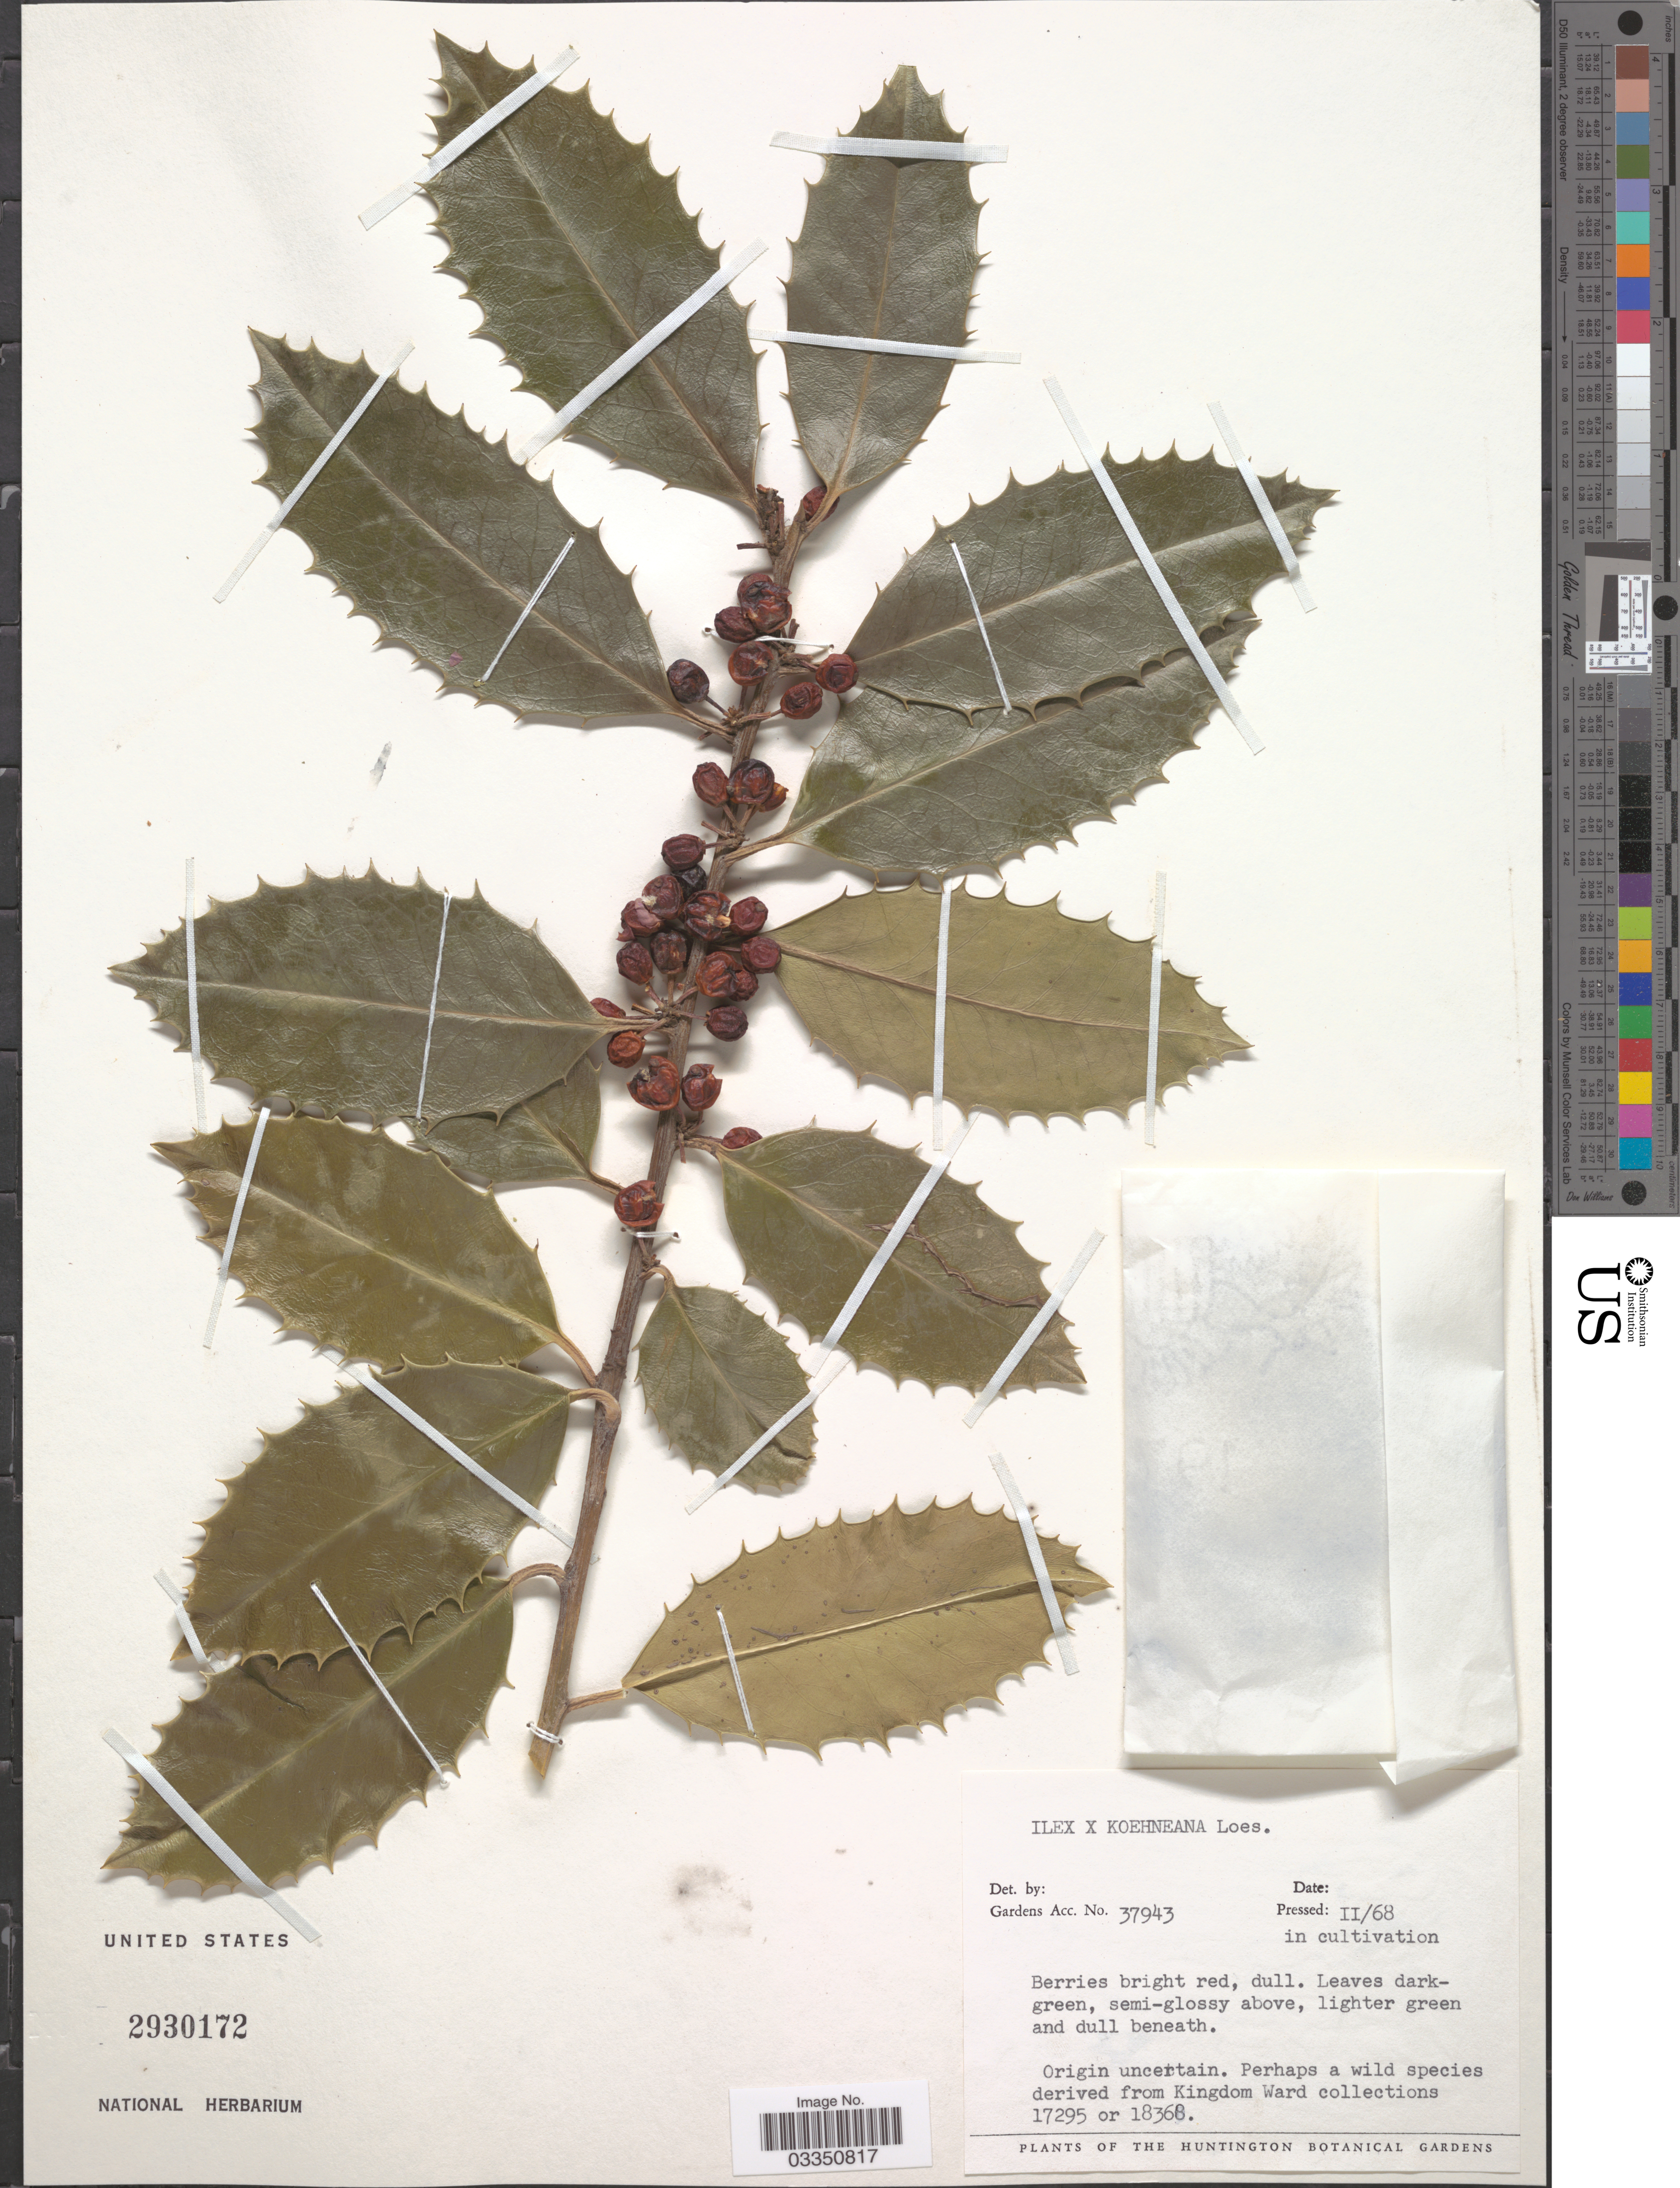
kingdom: Plantae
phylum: Tracheophyta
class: Magnoliopsida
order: Aquifoliales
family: Aquifoliaceae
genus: Ilex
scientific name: Ilex x koehneana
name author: Loes.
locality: The Huntington Botanical Gardens.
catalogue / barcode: US 2930172